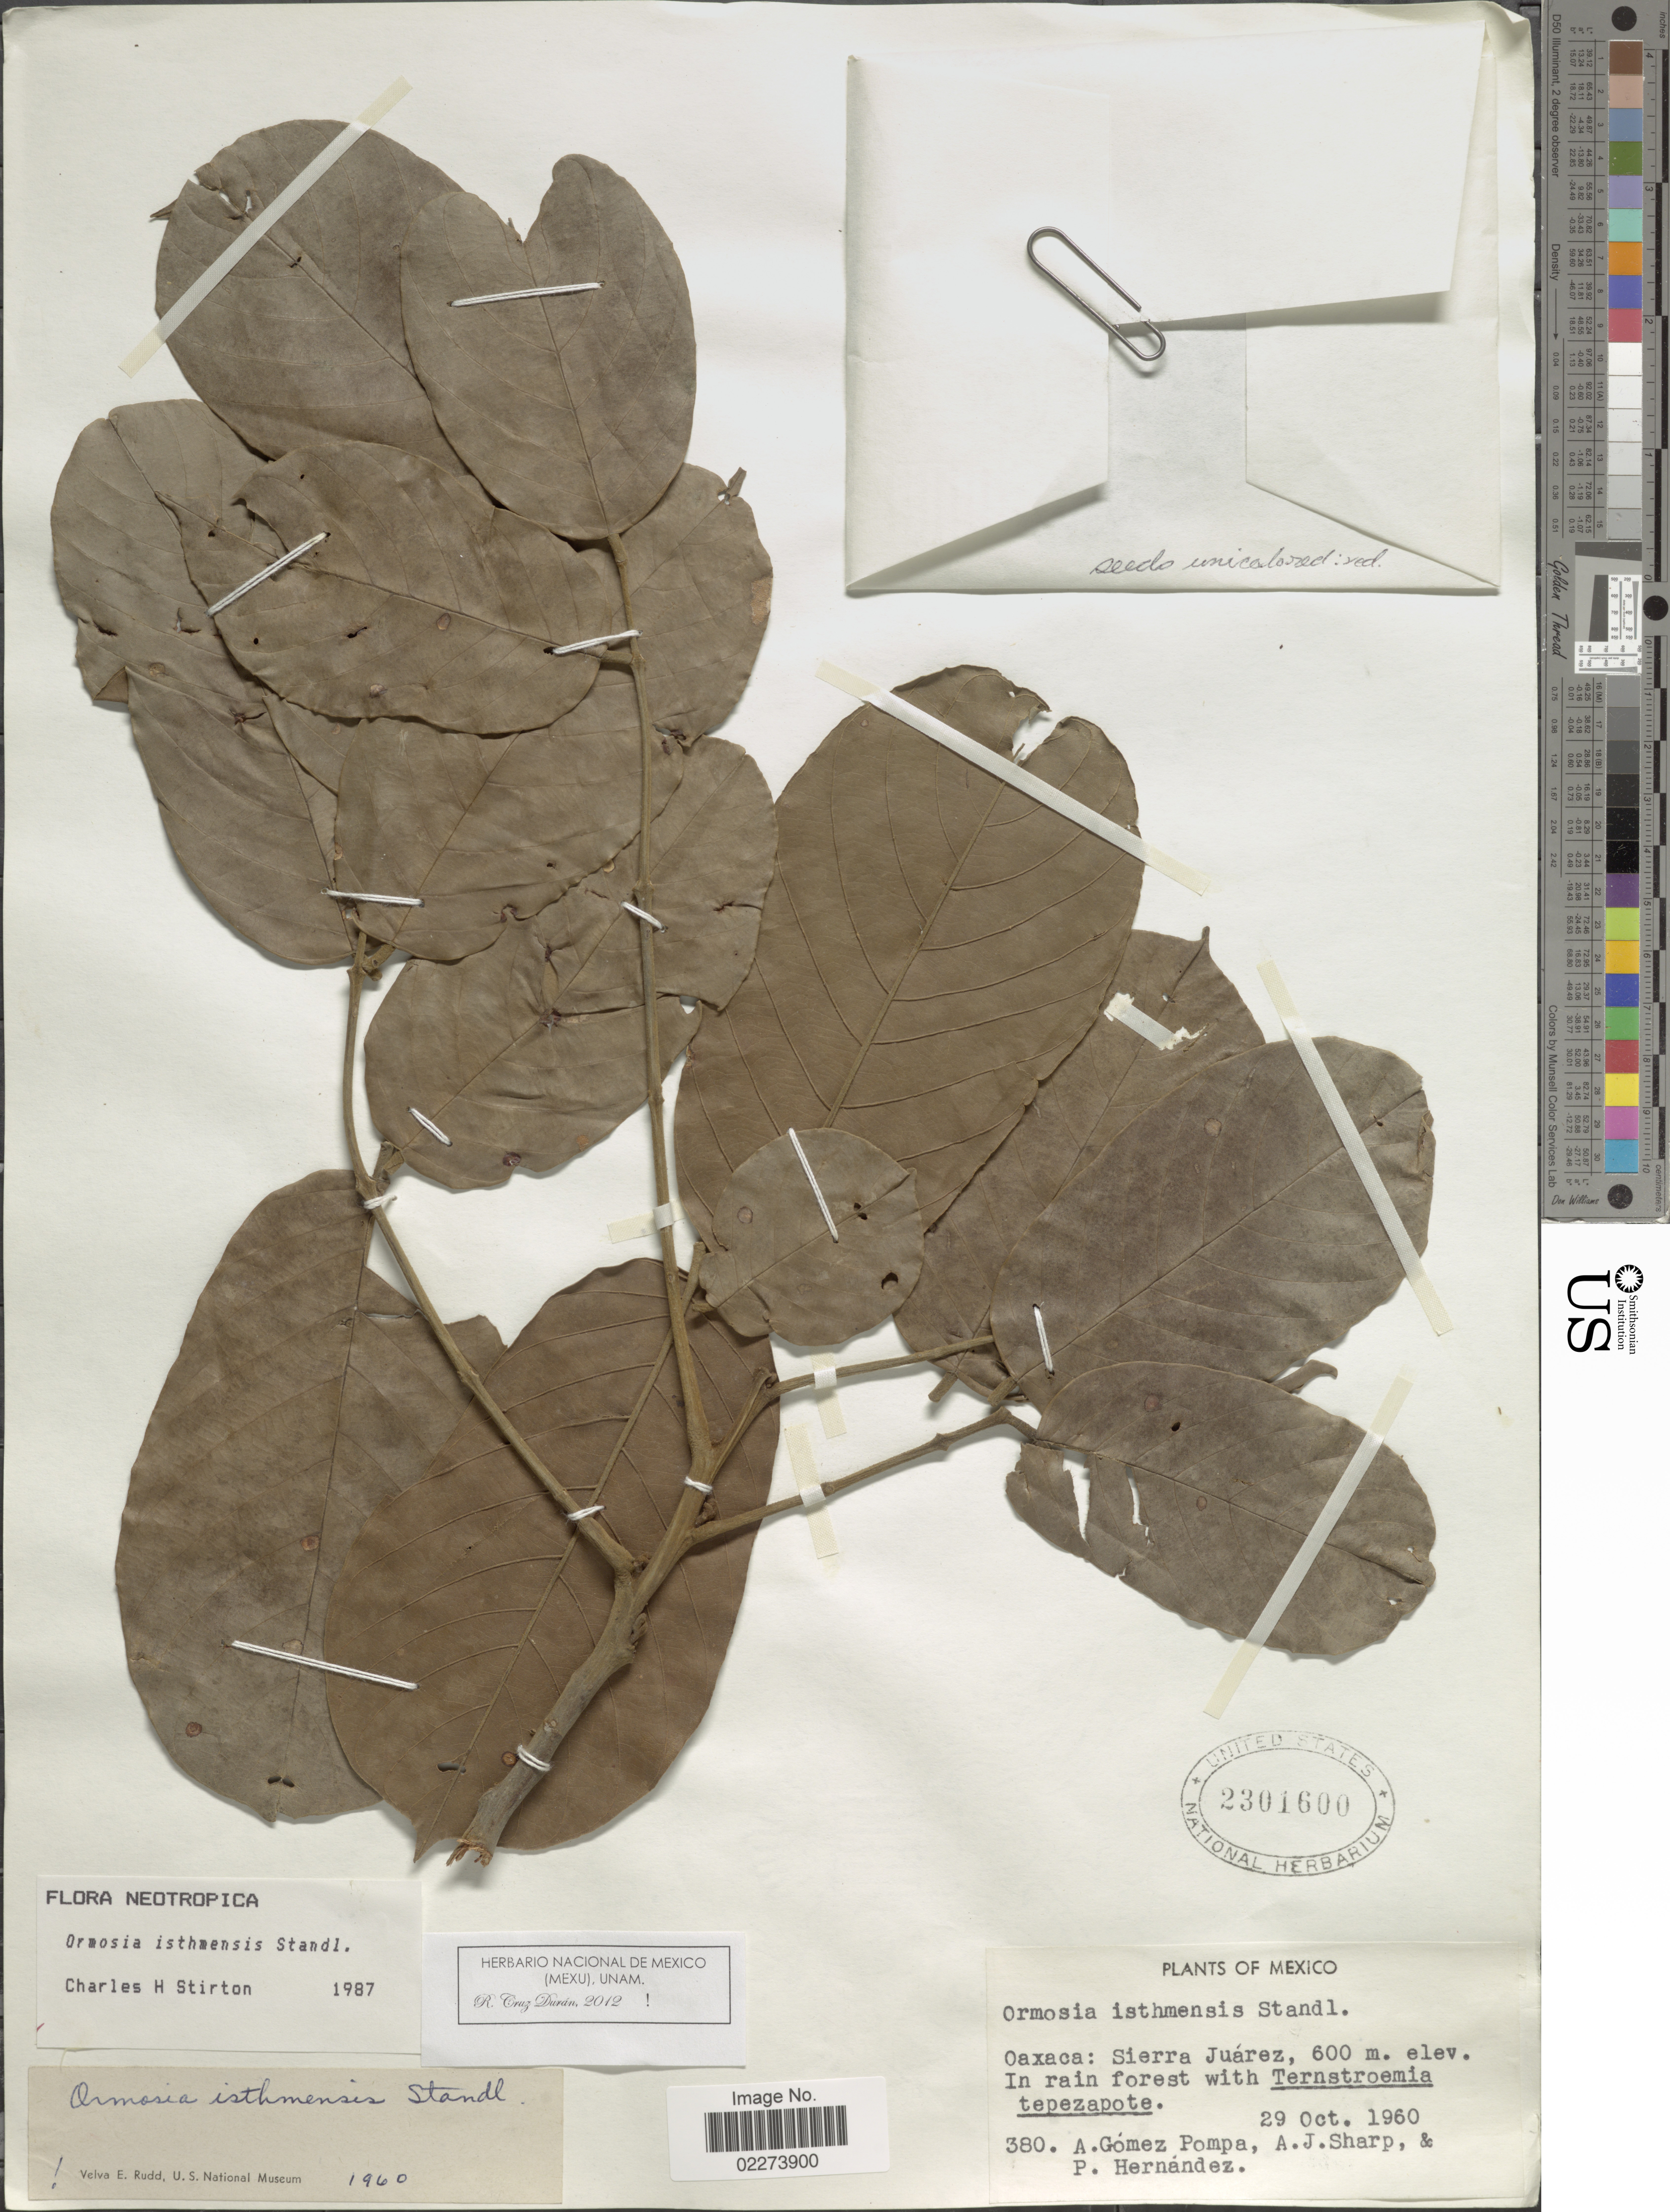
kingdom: Plantae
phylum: Tracheophyta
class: Magnoliopsida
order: Fabales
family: Fabaceae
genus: Ormosia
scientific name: Ormosia isthmensis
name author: Standl.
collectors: A. Gómez Pompa, A. J. Sharp & P. Hernández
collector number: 380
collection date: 1960-10-29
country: Mexico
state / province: Oaxaca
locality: Oaxaca: Sierra Juarez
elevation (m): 600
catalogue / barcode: US 2301600